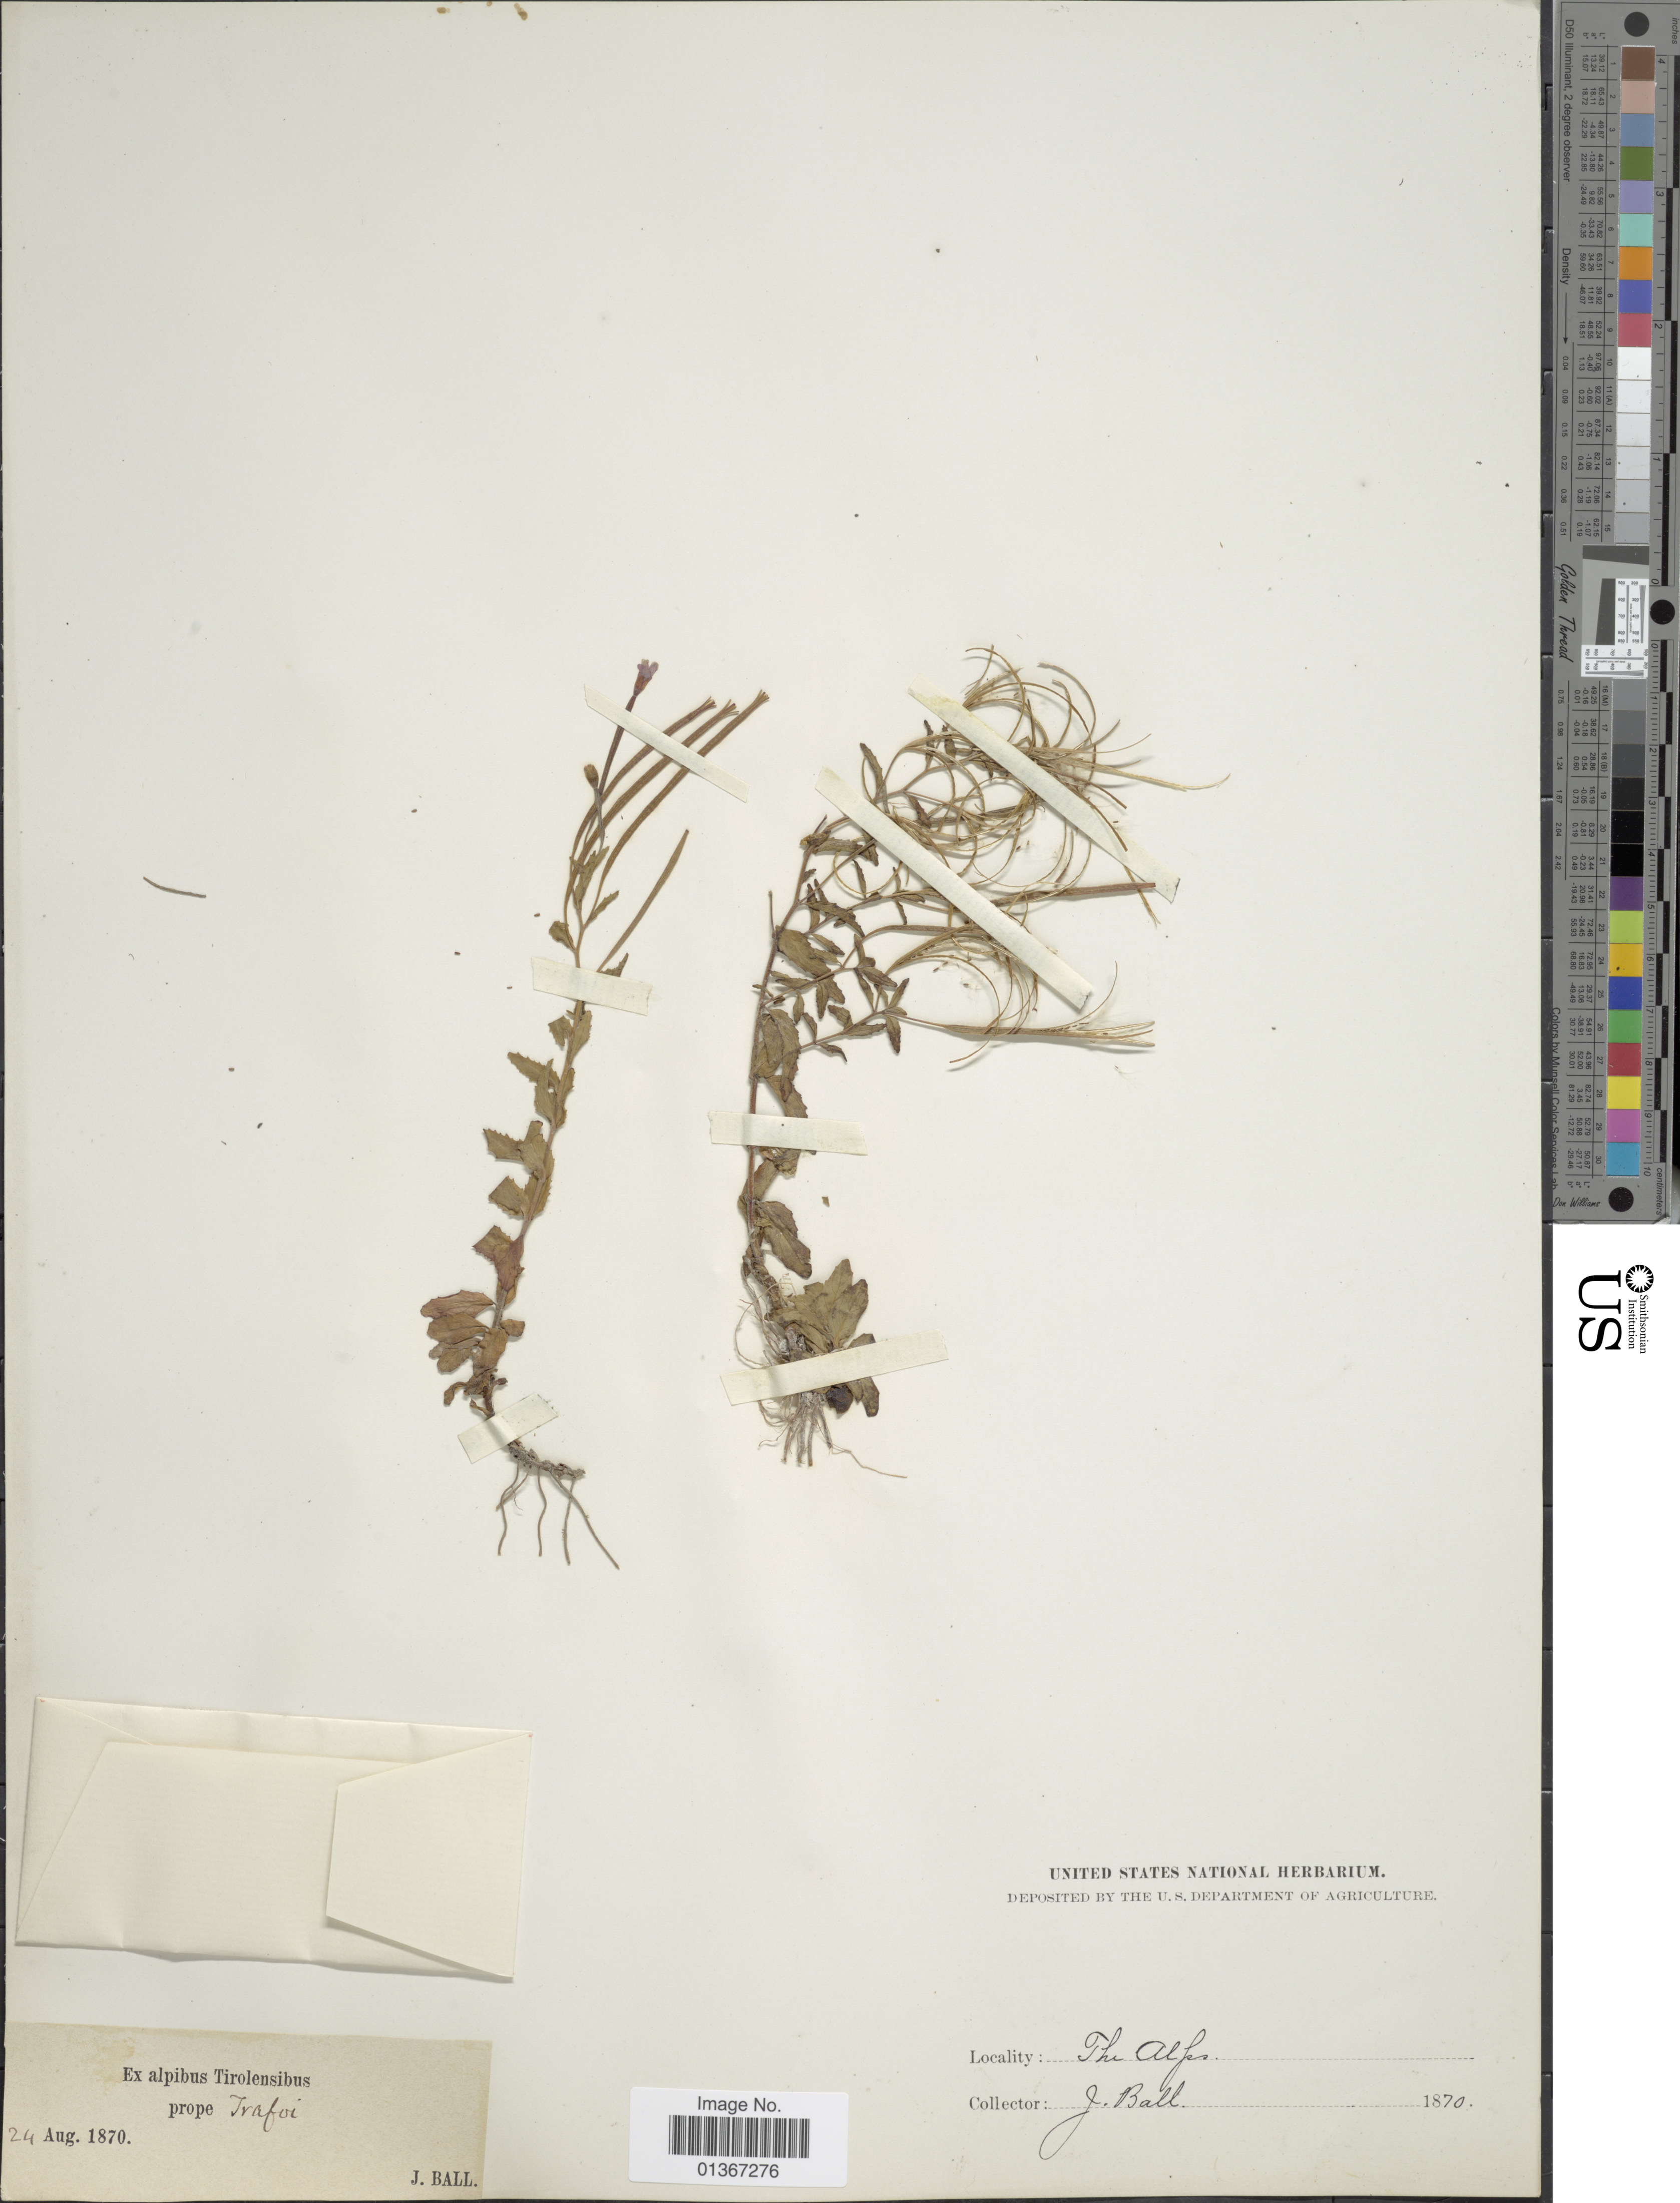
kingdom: Plantae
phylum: Tracheophyta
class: Magnoliopsida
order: Myrtales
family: Onagraceae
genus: Epilobium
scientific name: Epilobium sp.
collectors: J. Ball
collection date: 1870-08-24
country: Austria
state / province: Tirol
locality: Ex alpibus Tirolensibus prope Trafoi. The Alps.